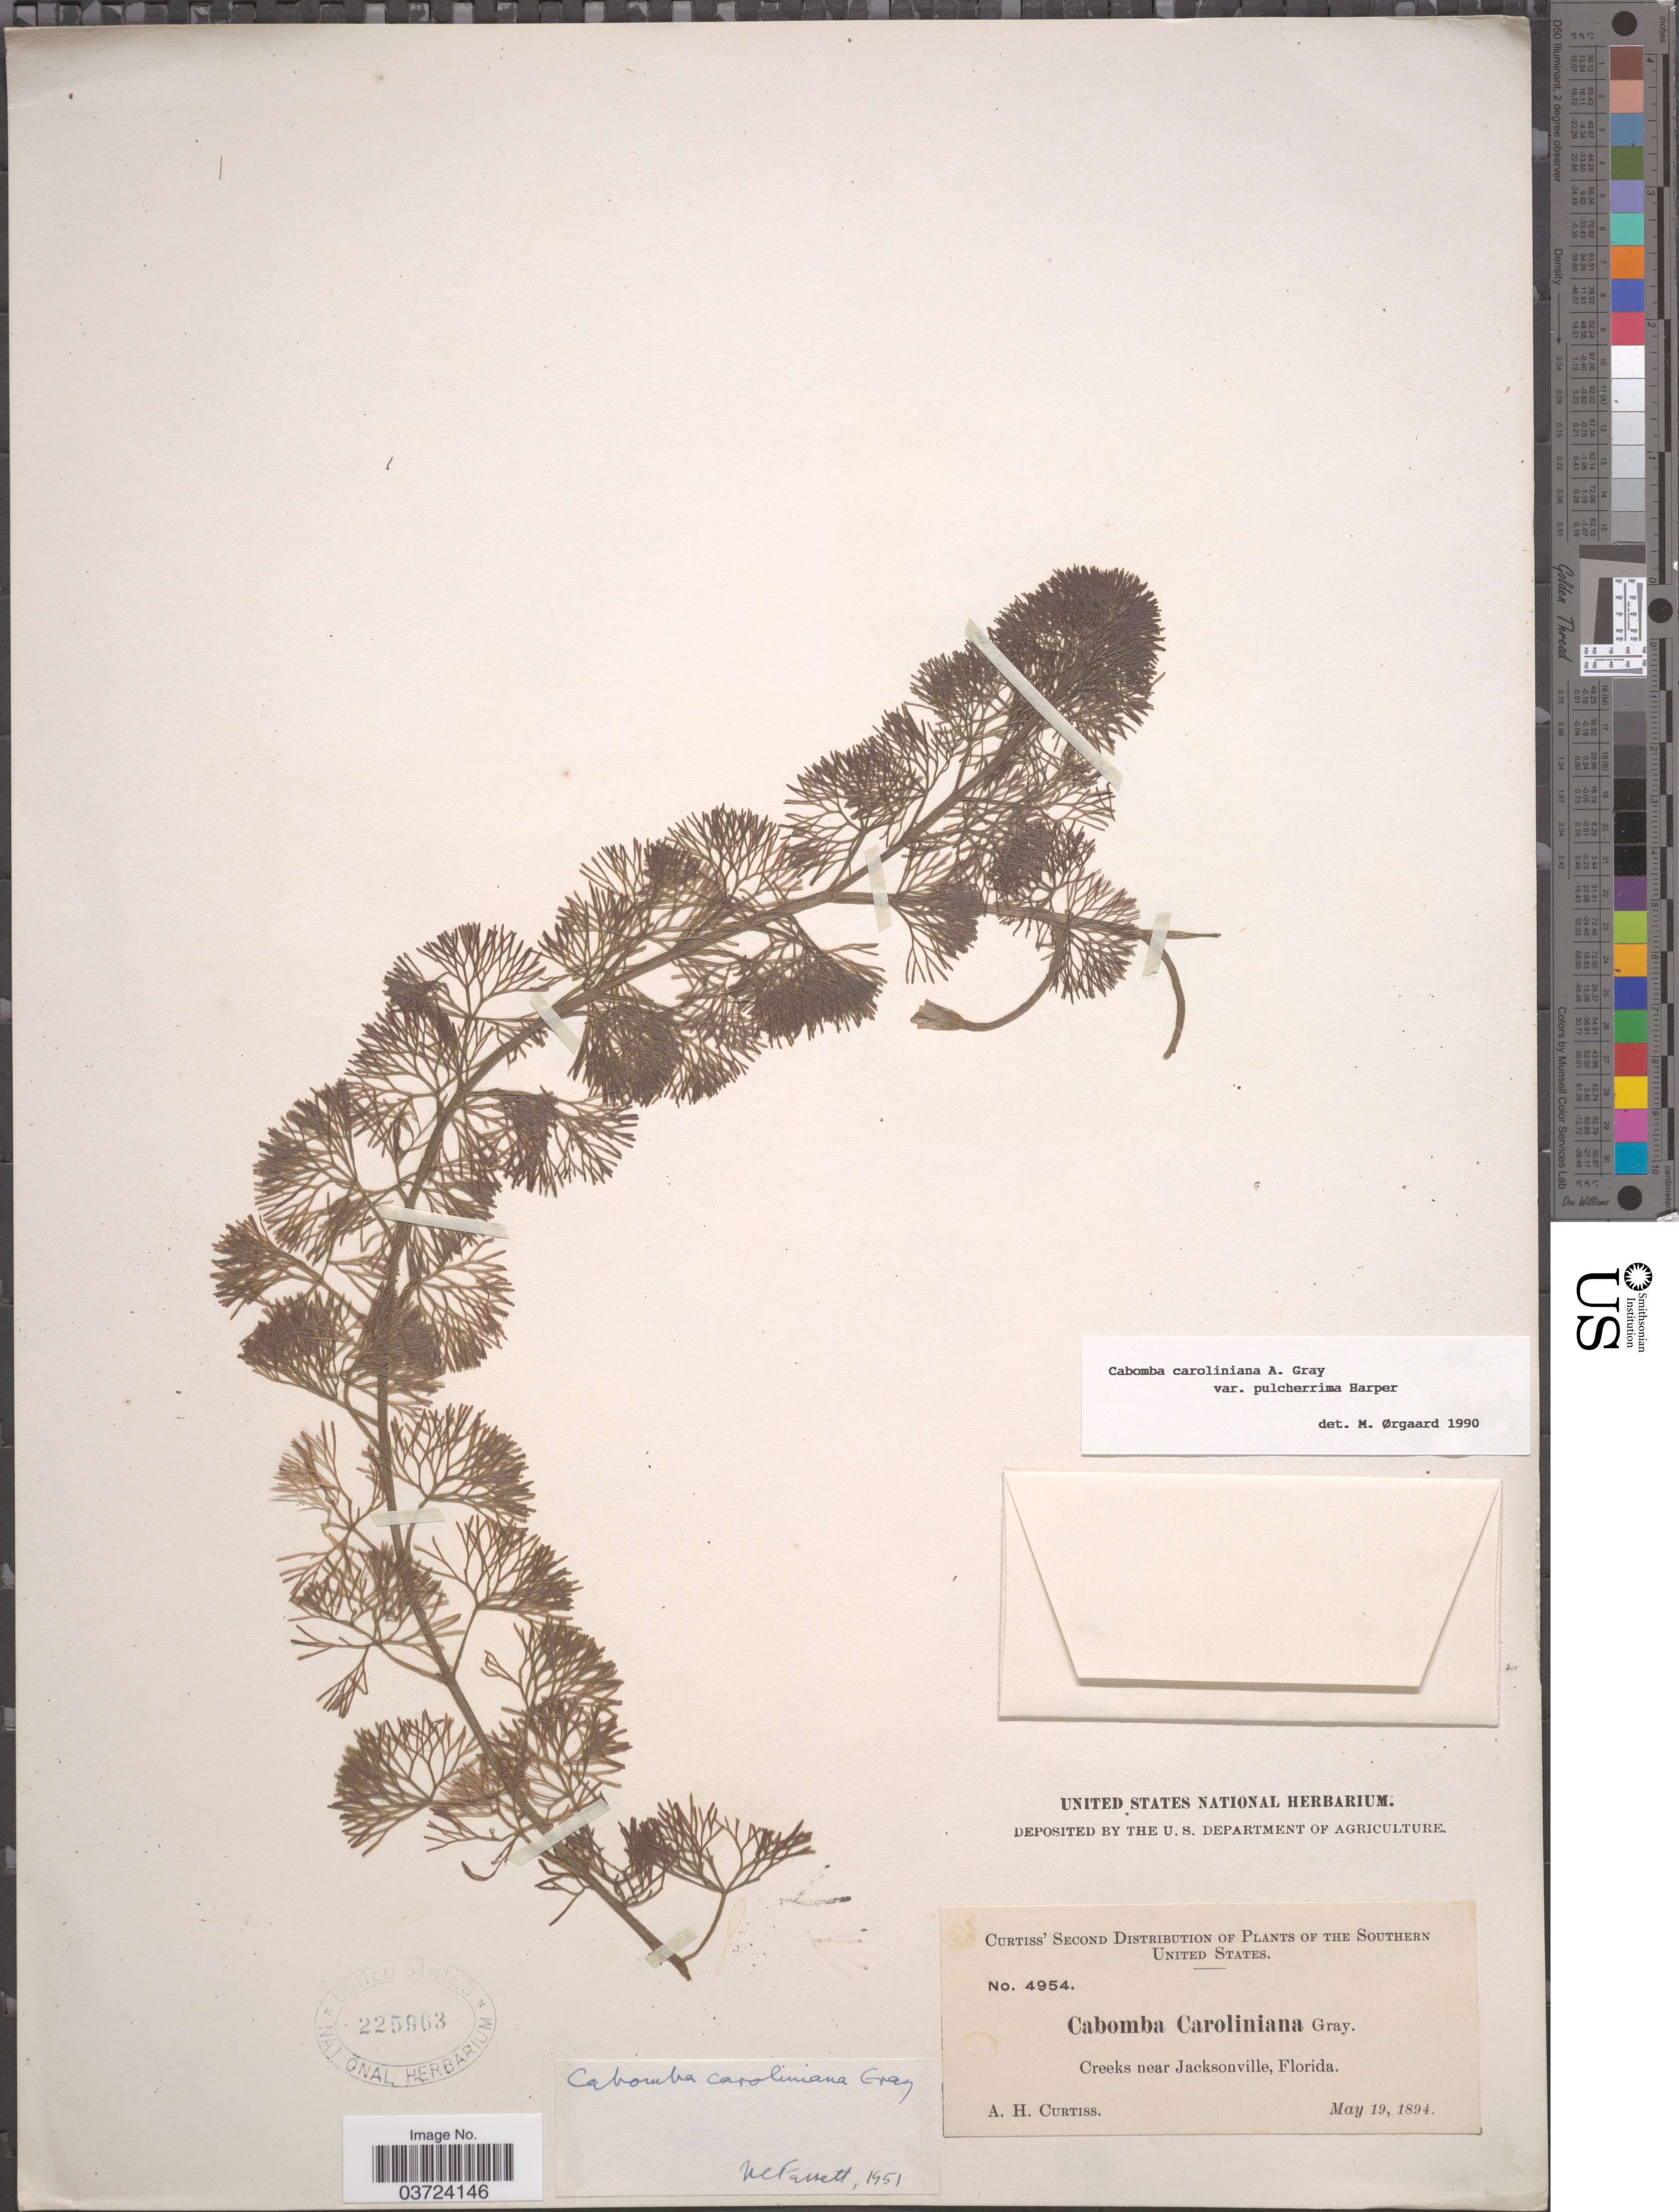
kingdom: Plantae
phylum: Tracheophyta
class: Magnoliopsida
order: Nymphaeales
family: Cabombaceae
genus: Cabomba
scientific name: Cabomba caroliniana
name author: A. Gray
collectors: A. H. Curtiss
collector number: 4954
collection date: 1894-05-19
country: United States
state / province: Florida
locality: The Southern United States. Creeks near Jacksonville.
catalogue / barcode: US 225963